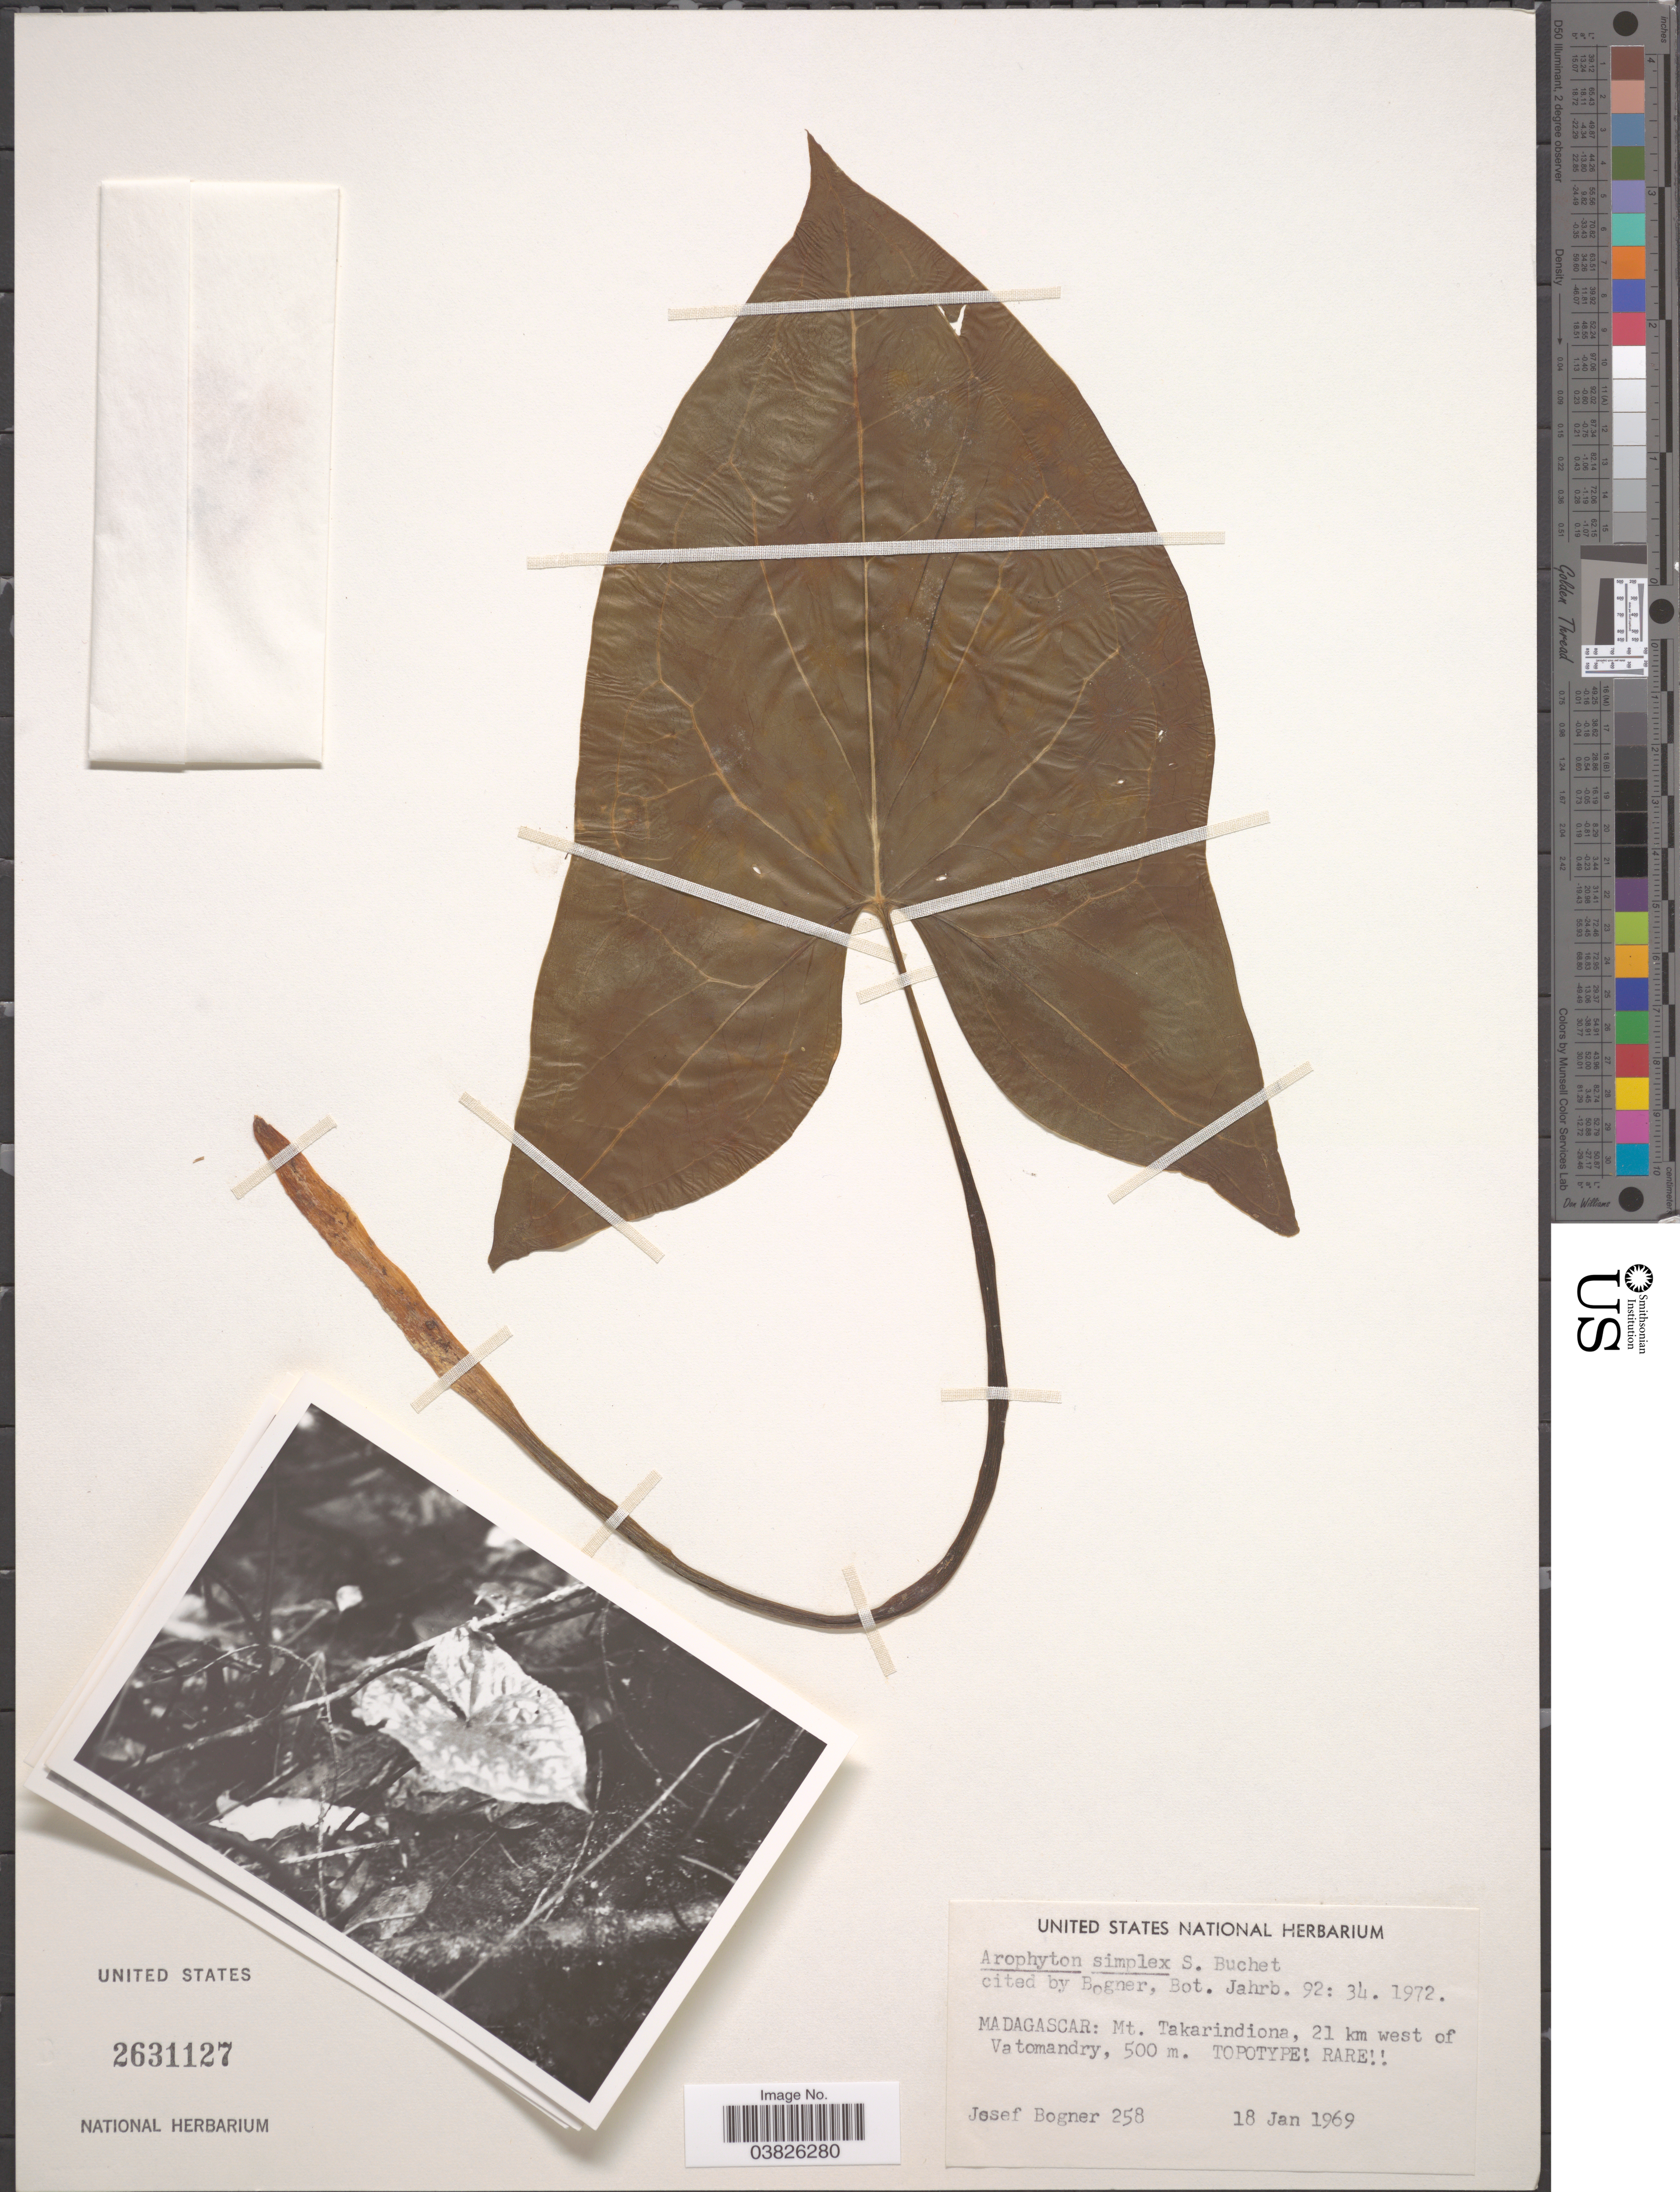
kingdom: Plantae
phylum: Tracheophyta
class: Liliopsida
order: Alismatales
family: Araceae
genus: Arophyton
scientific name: Arophyton simplex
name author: Buchet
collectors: J. Bogner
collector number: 258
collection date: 1969-01-18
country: Madagascar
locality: Mt. Takarindiona, 21 km west of Vatomandry.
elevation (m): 500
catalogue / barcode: US 2631127